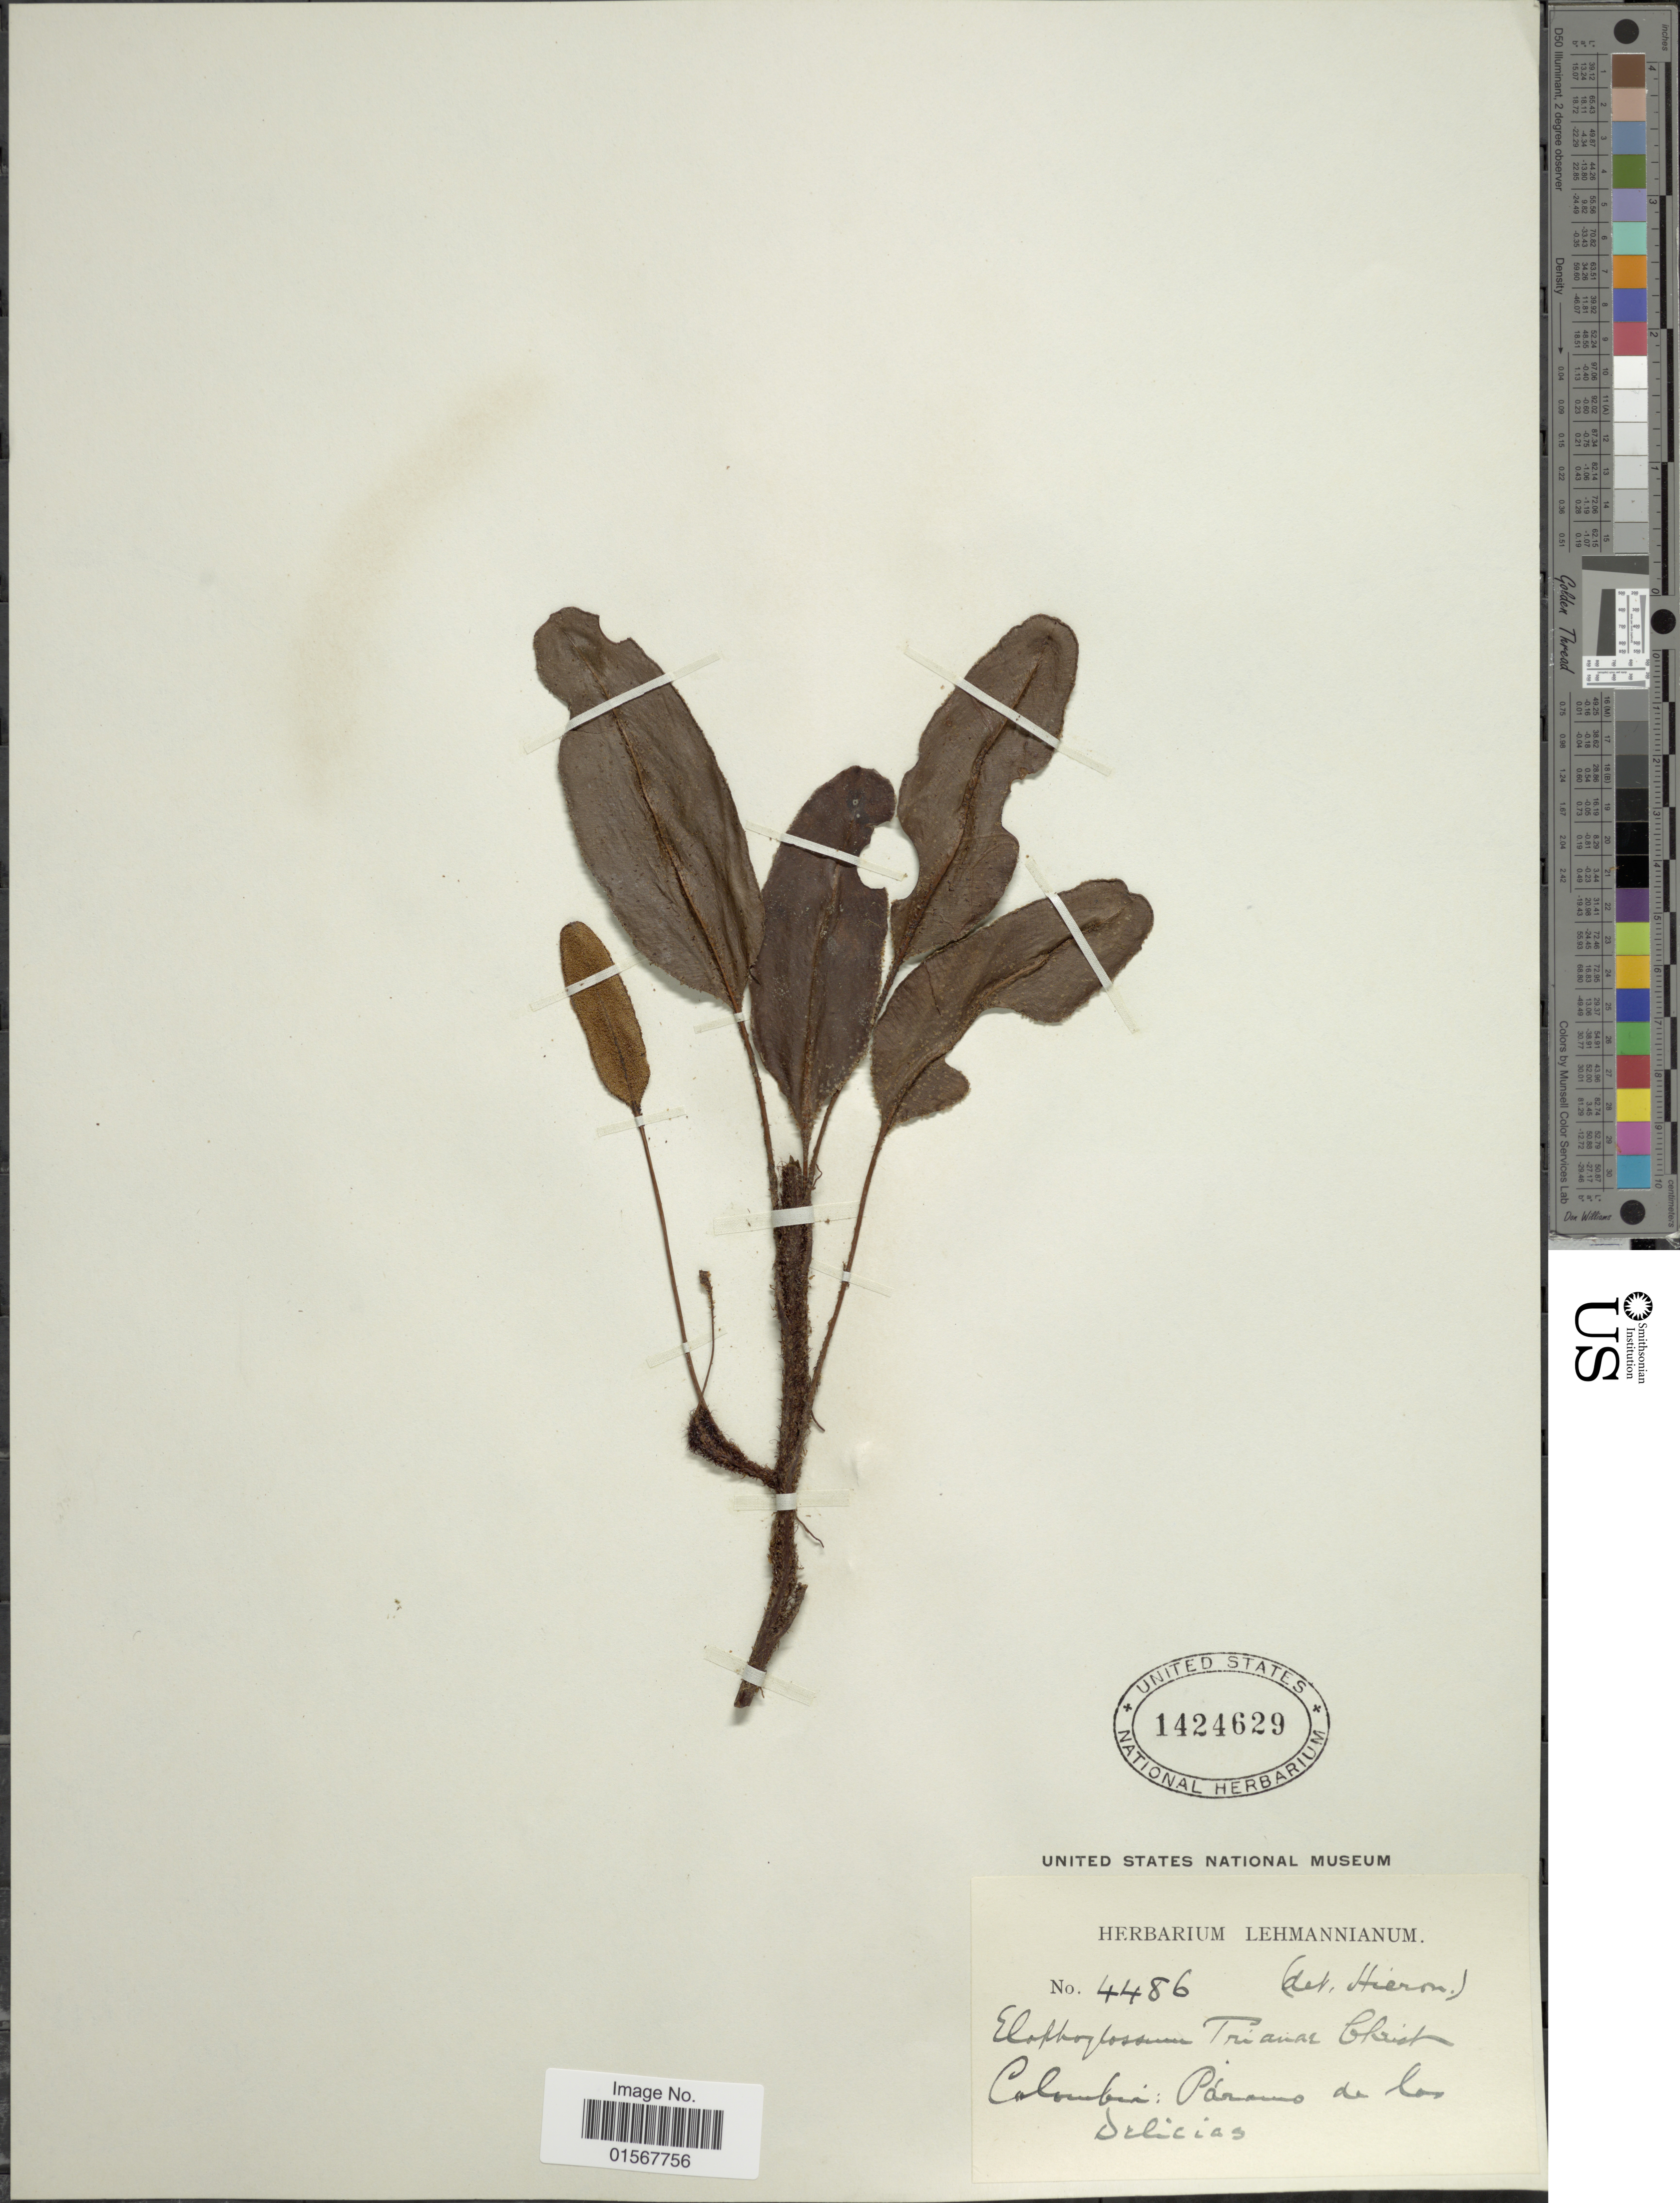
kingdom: Plantae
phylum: Tracheophyta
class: Polypodiopsida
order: Polypodiales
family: Dryopteridaceae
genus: Elaphoglossum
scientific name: Elaphoglossum trianae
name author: Christ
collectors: ex herb. Lehmann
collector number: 4486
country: Colombia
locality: Colombia: Paramo de los Delicias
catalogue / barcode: US 1424629